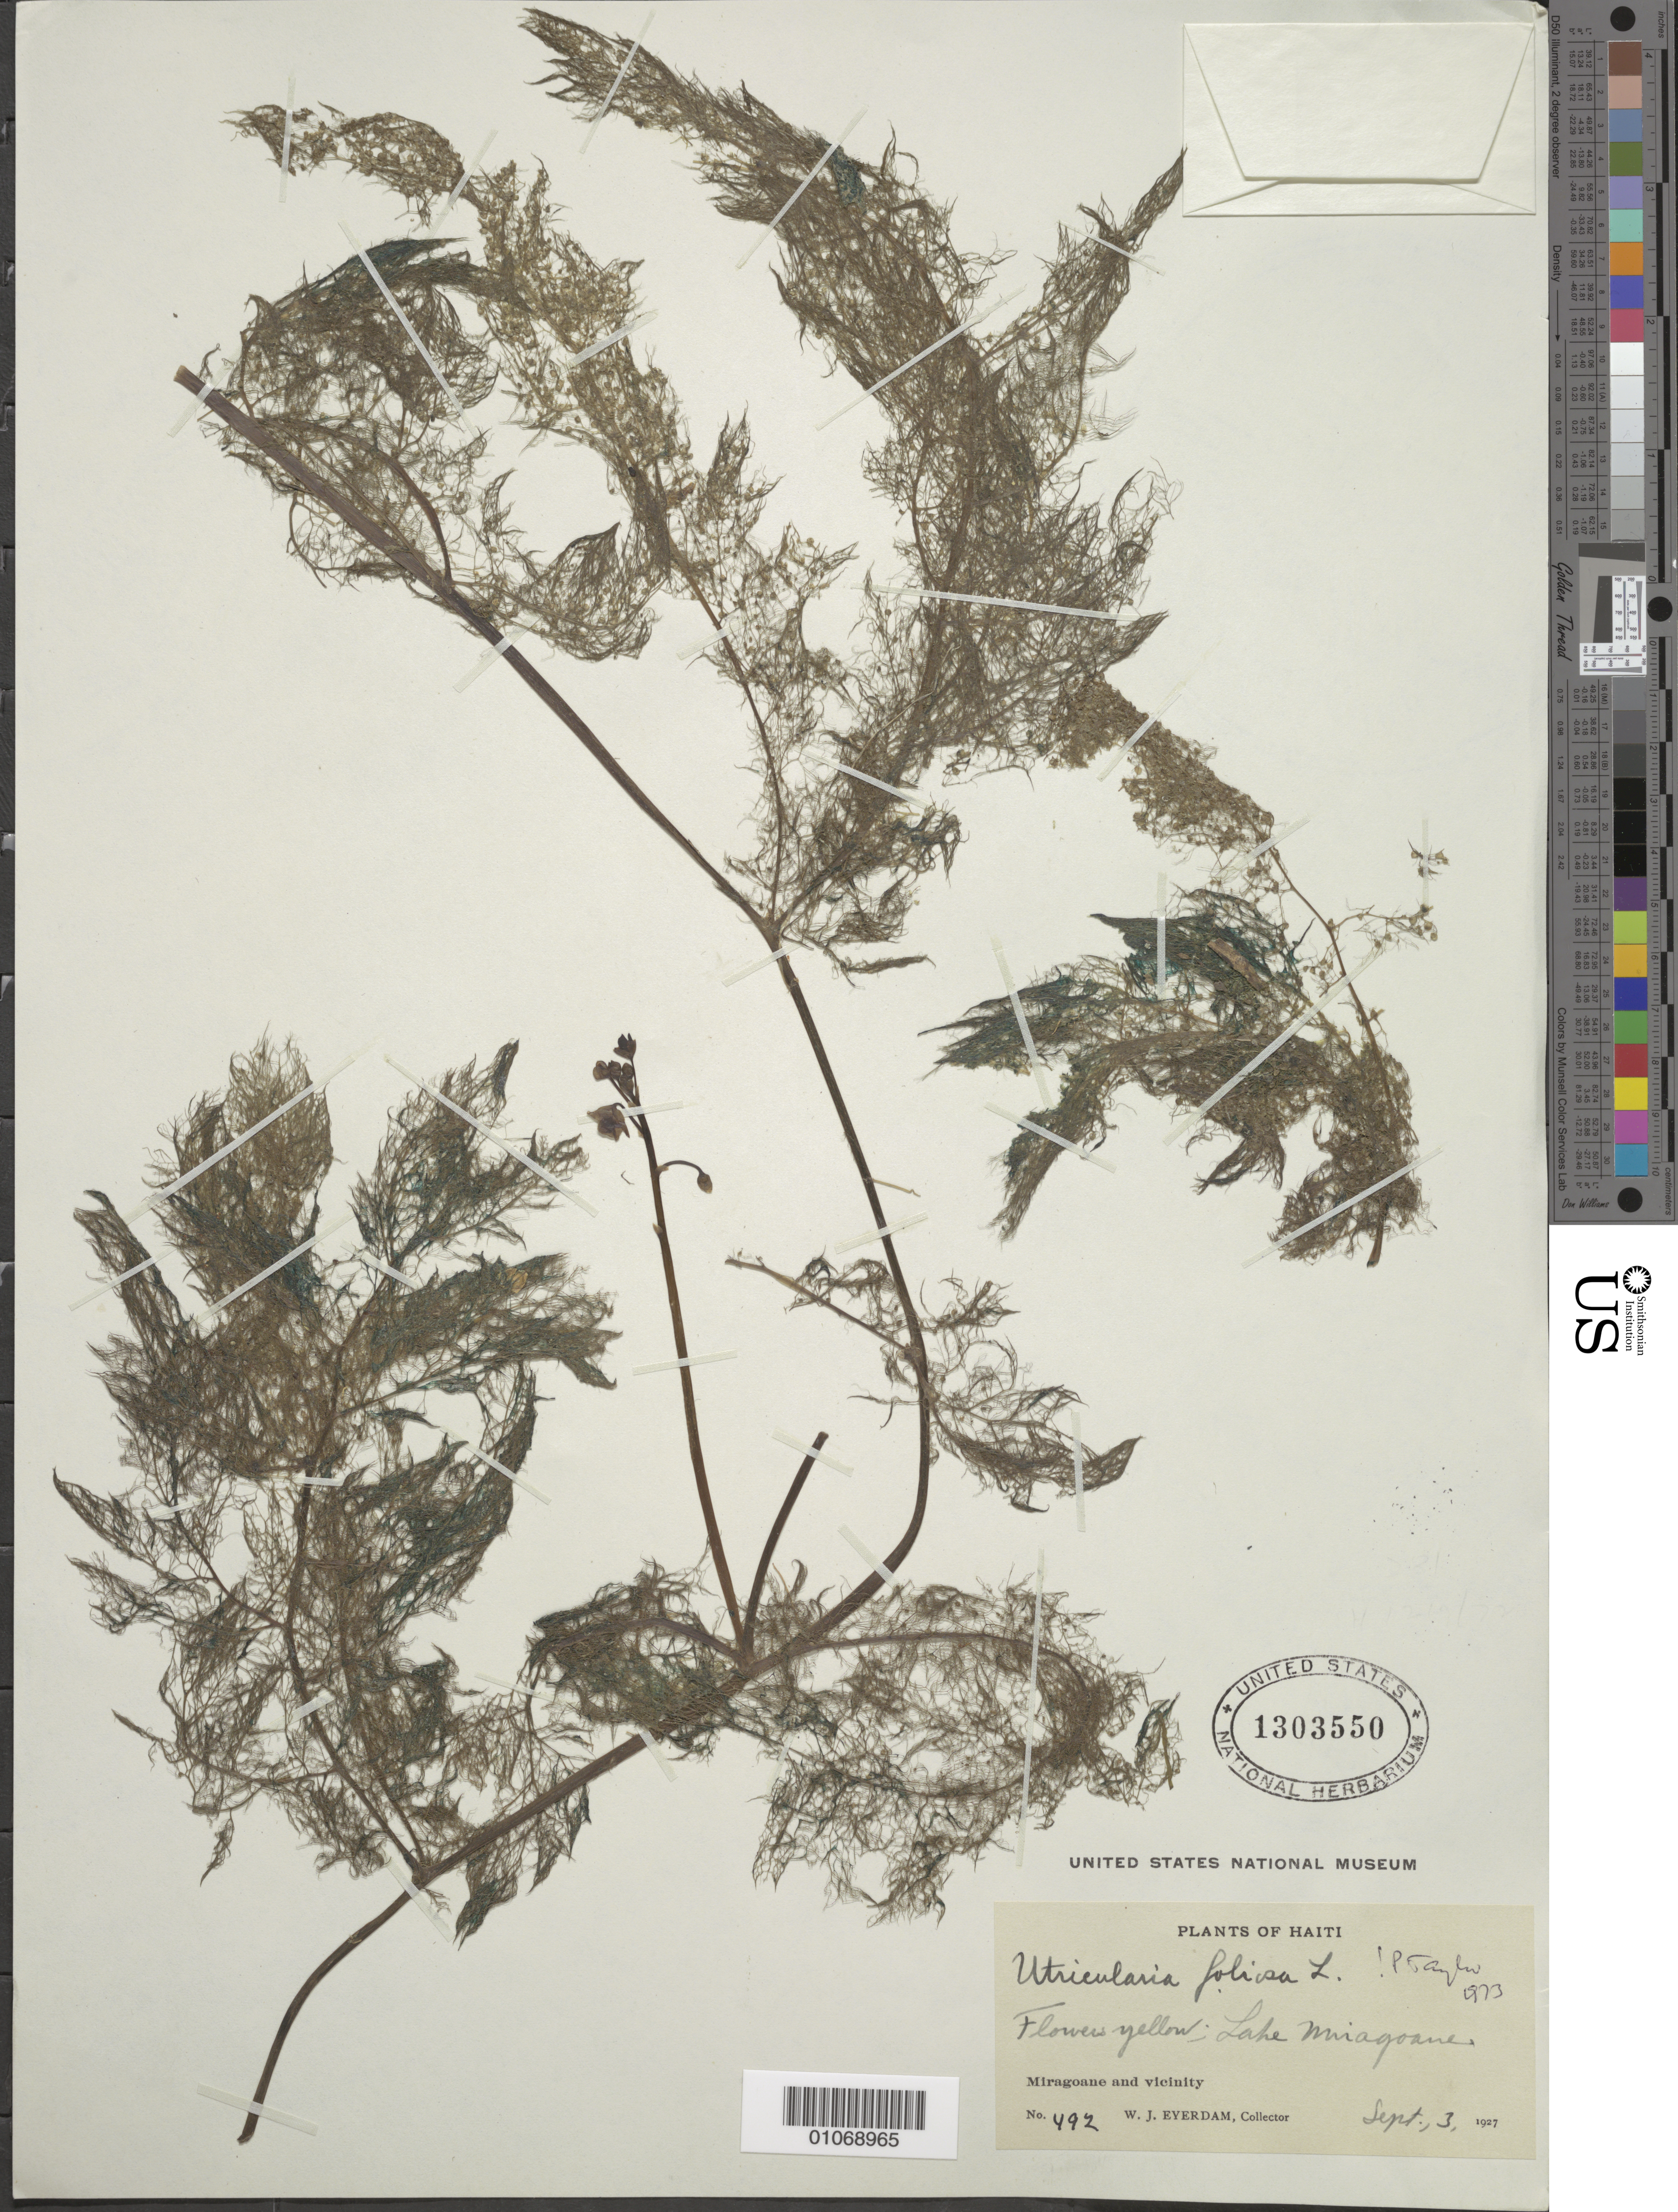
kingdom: Plantae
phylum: Tracheophyta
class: Magnoliopsida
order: Lamiales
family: Lentibulariaceae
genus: Utricularia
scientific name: Utricularia foliosa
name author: L.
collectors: W. J. Eyerdam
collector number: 492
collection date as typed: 03 Sep 1927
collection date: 1927-09-03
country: Haiti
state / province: Nippes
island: Hispaniola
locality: Miragoane and vicinity; Lake Miragoane.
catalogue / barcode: US 1303550